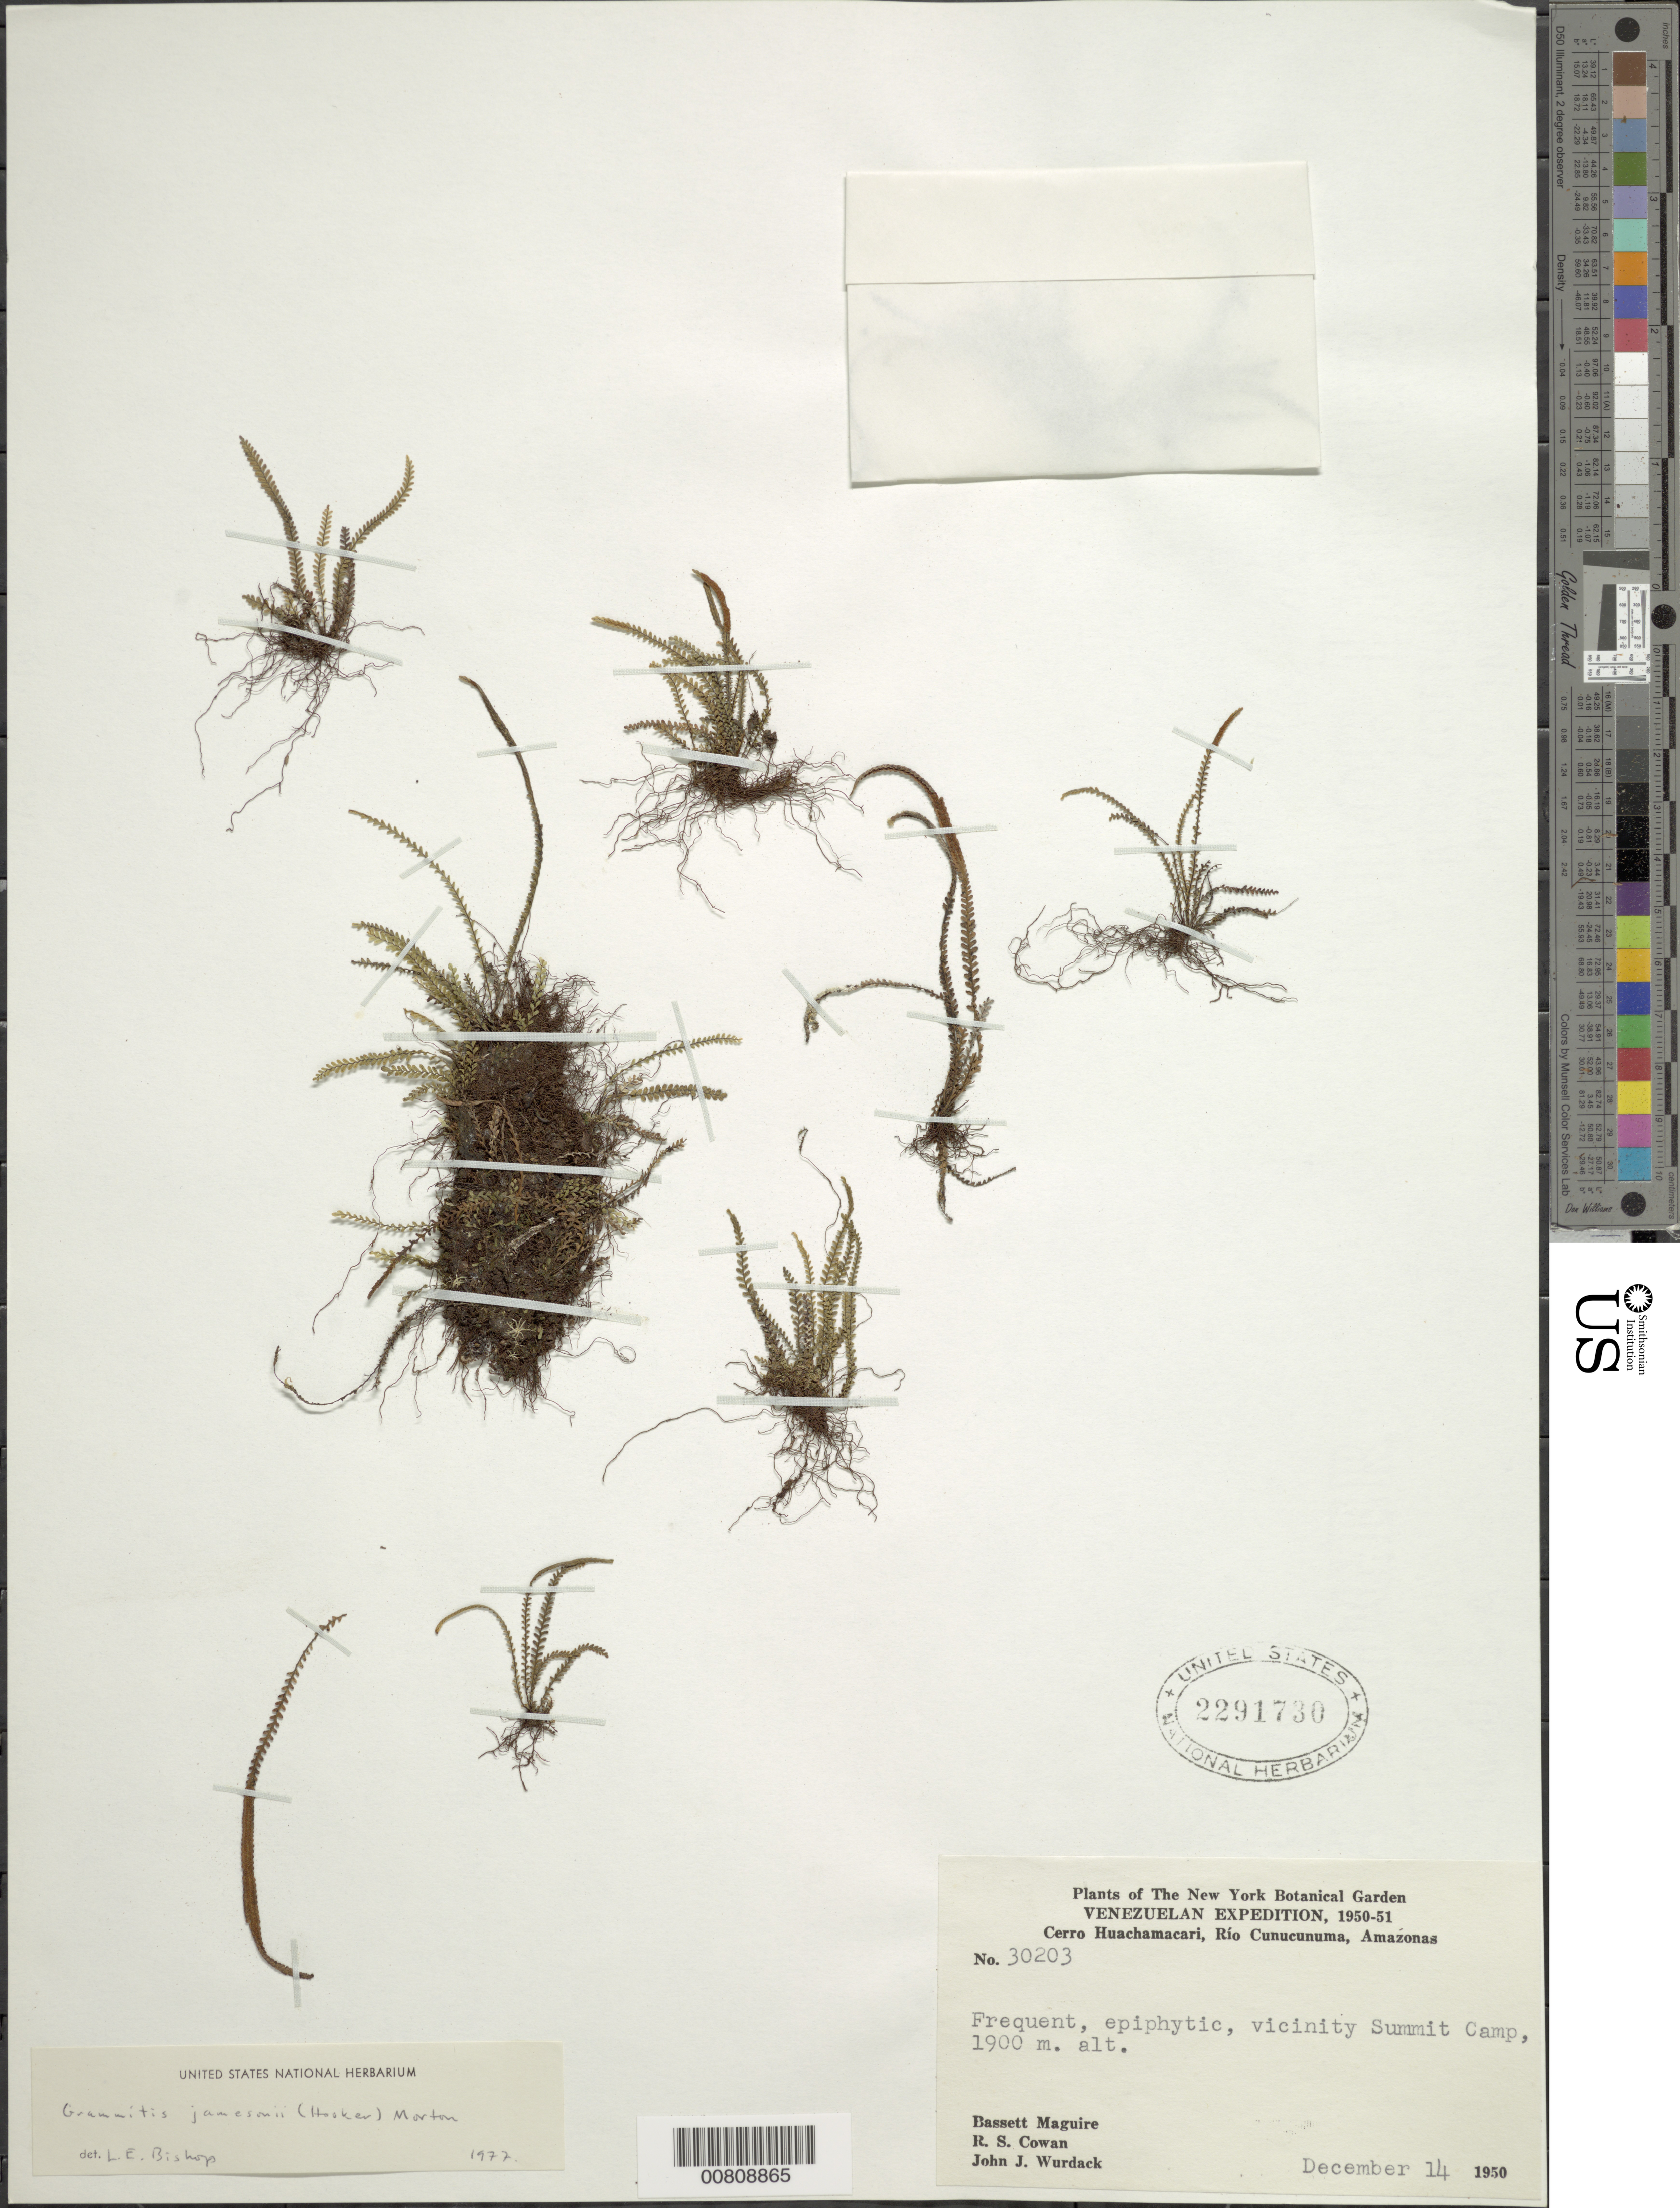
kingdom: Plantae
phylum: Tracheophyta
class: Polypodiopsida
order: Polypodiales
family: Polypodiaceae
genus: Stenogrammitis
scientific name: Stenogrammitis jamesonii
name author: (Hook.) Labiak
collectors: B. Maguire, R. S. Cowan & J. J. Wurdack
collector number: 30203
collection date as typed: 14-Dec-50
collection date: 1950-12-14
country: Venezuela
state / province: Amazonas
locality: Cerro Huachamacari, Río Cunucunuma, near Summit Camp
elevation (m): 1900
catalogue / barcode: US 2291730